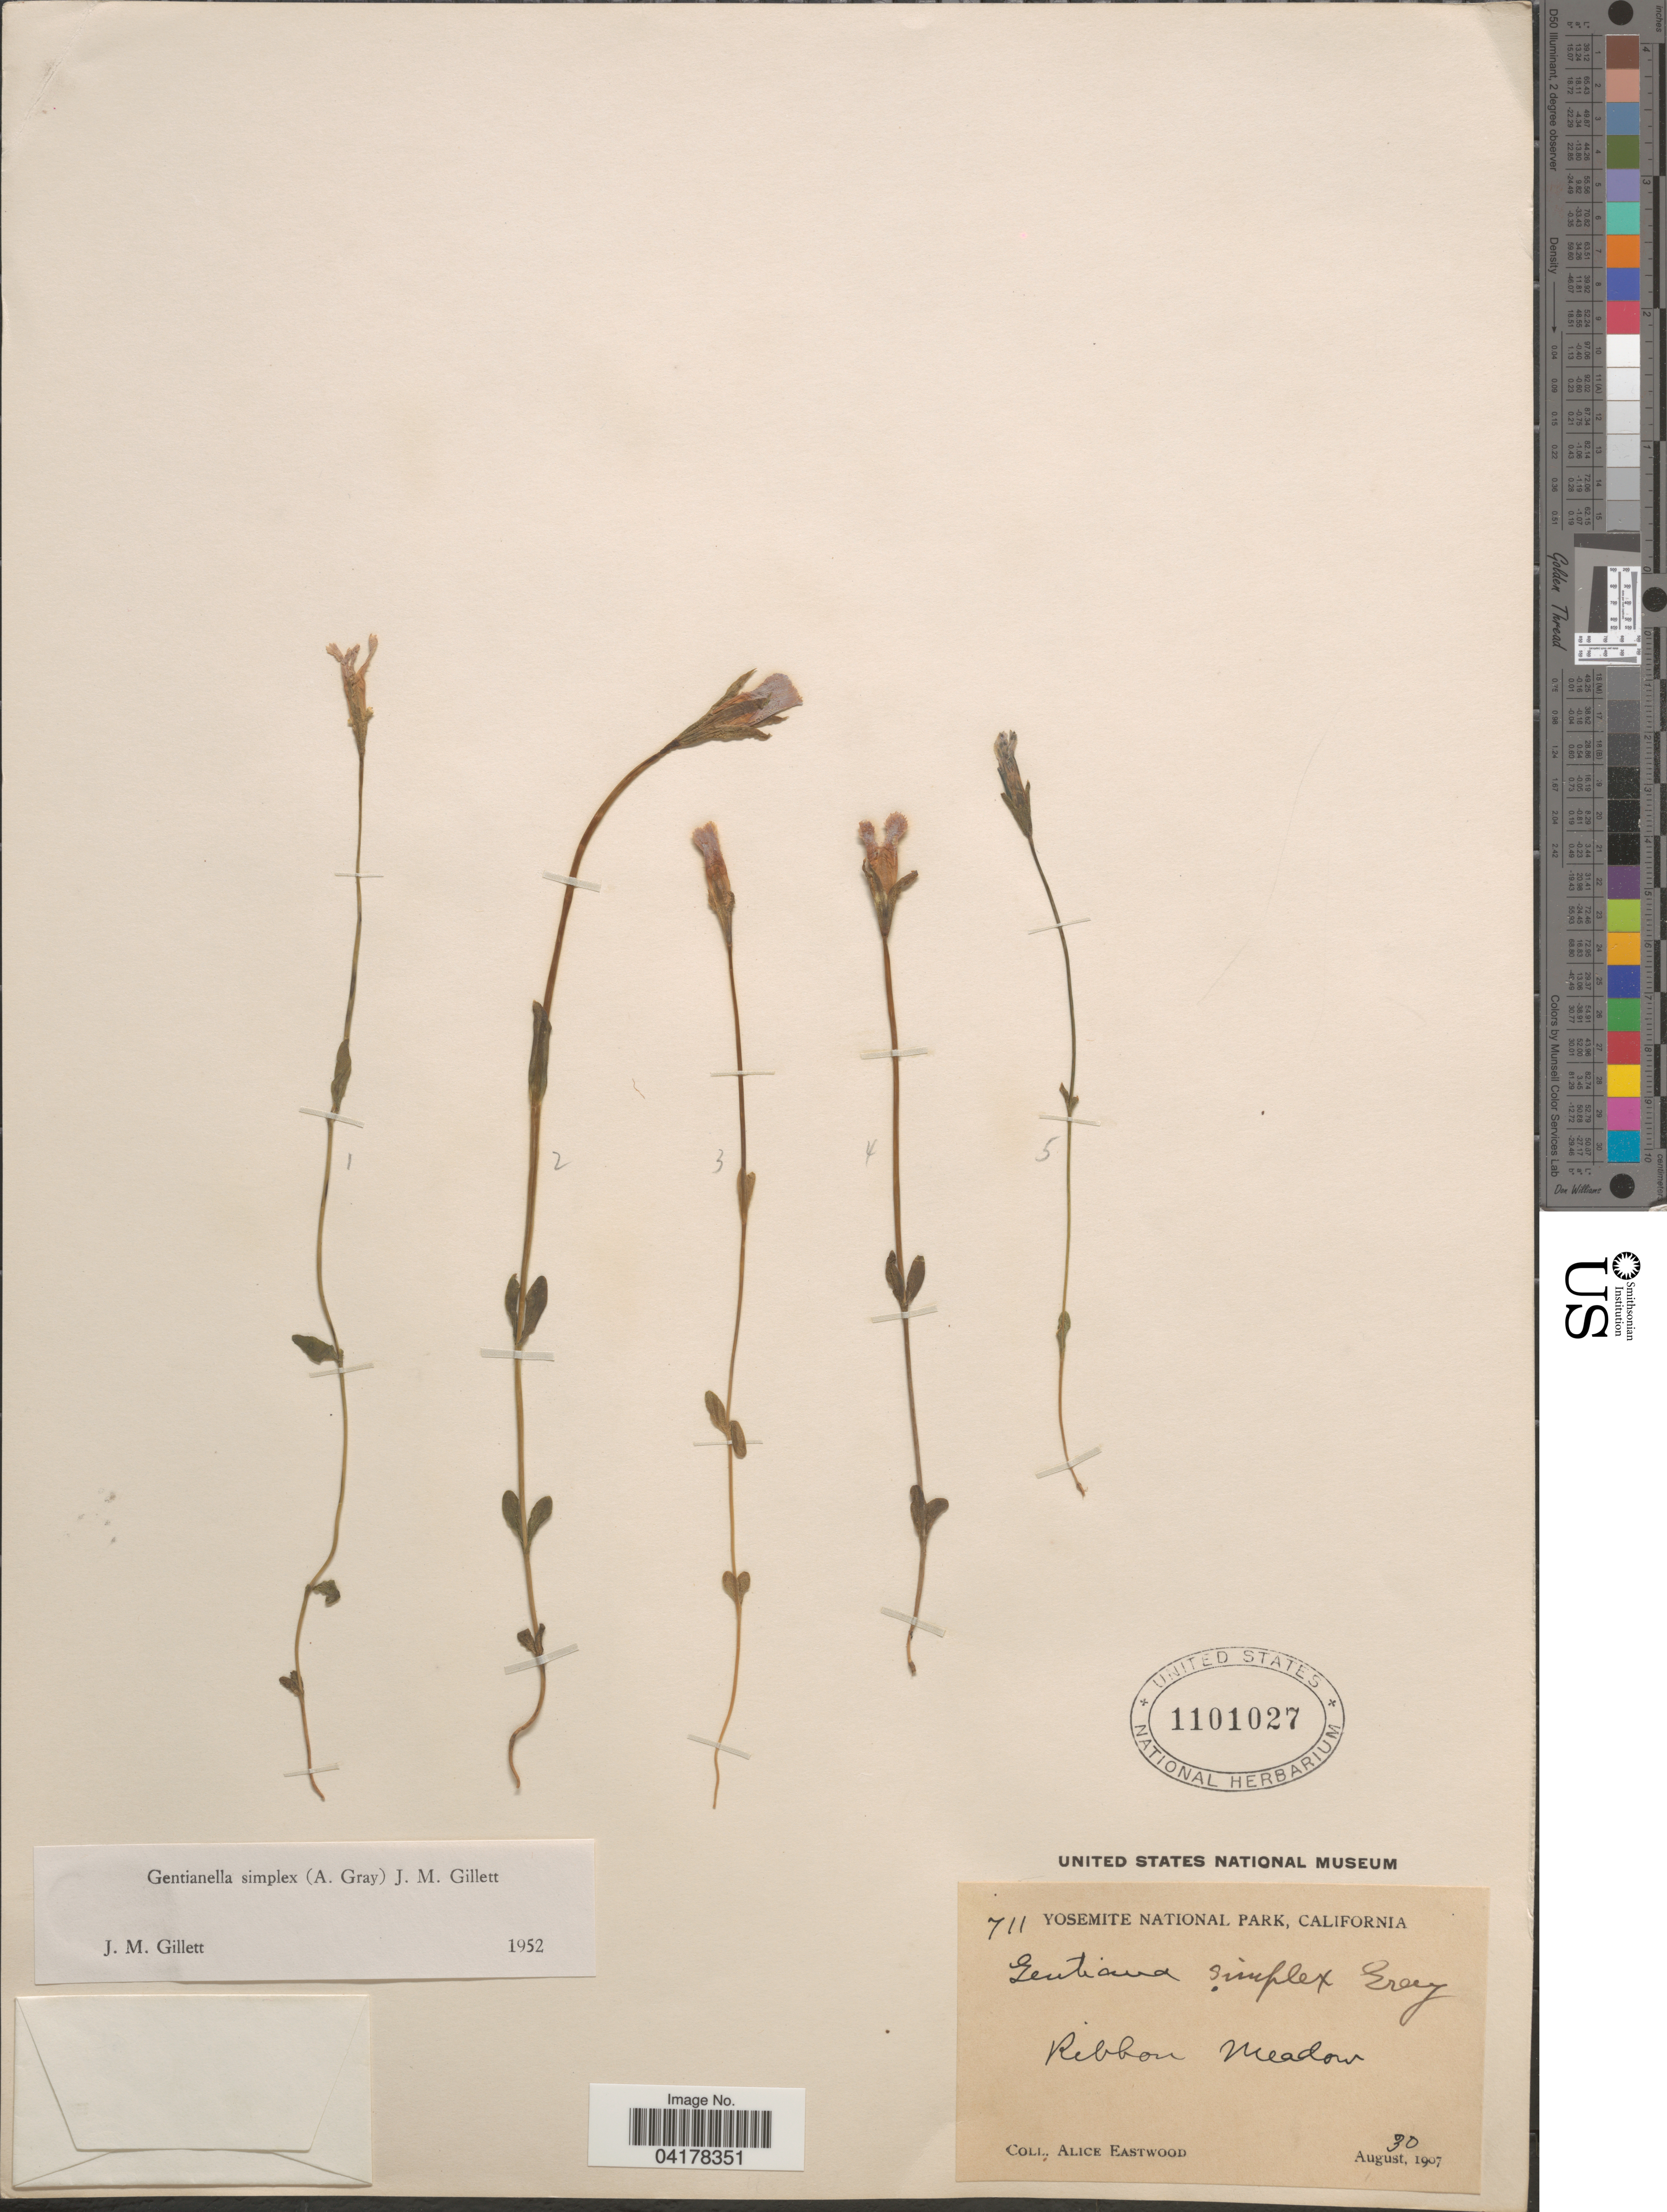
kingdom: Plantae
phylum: Tracheophyta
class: Magnoliopsida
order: Gentianales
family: Gentianaceae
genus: Gentianella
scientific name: Gentianella simplex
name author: (A. Gray) J.M. Gillett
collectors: A. Eastwood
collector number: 711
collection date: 1907-08-30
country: United States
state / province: California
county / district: Mariposa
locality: Yosemite National Park. Ribbon Meadow.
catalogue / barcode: US 1101027